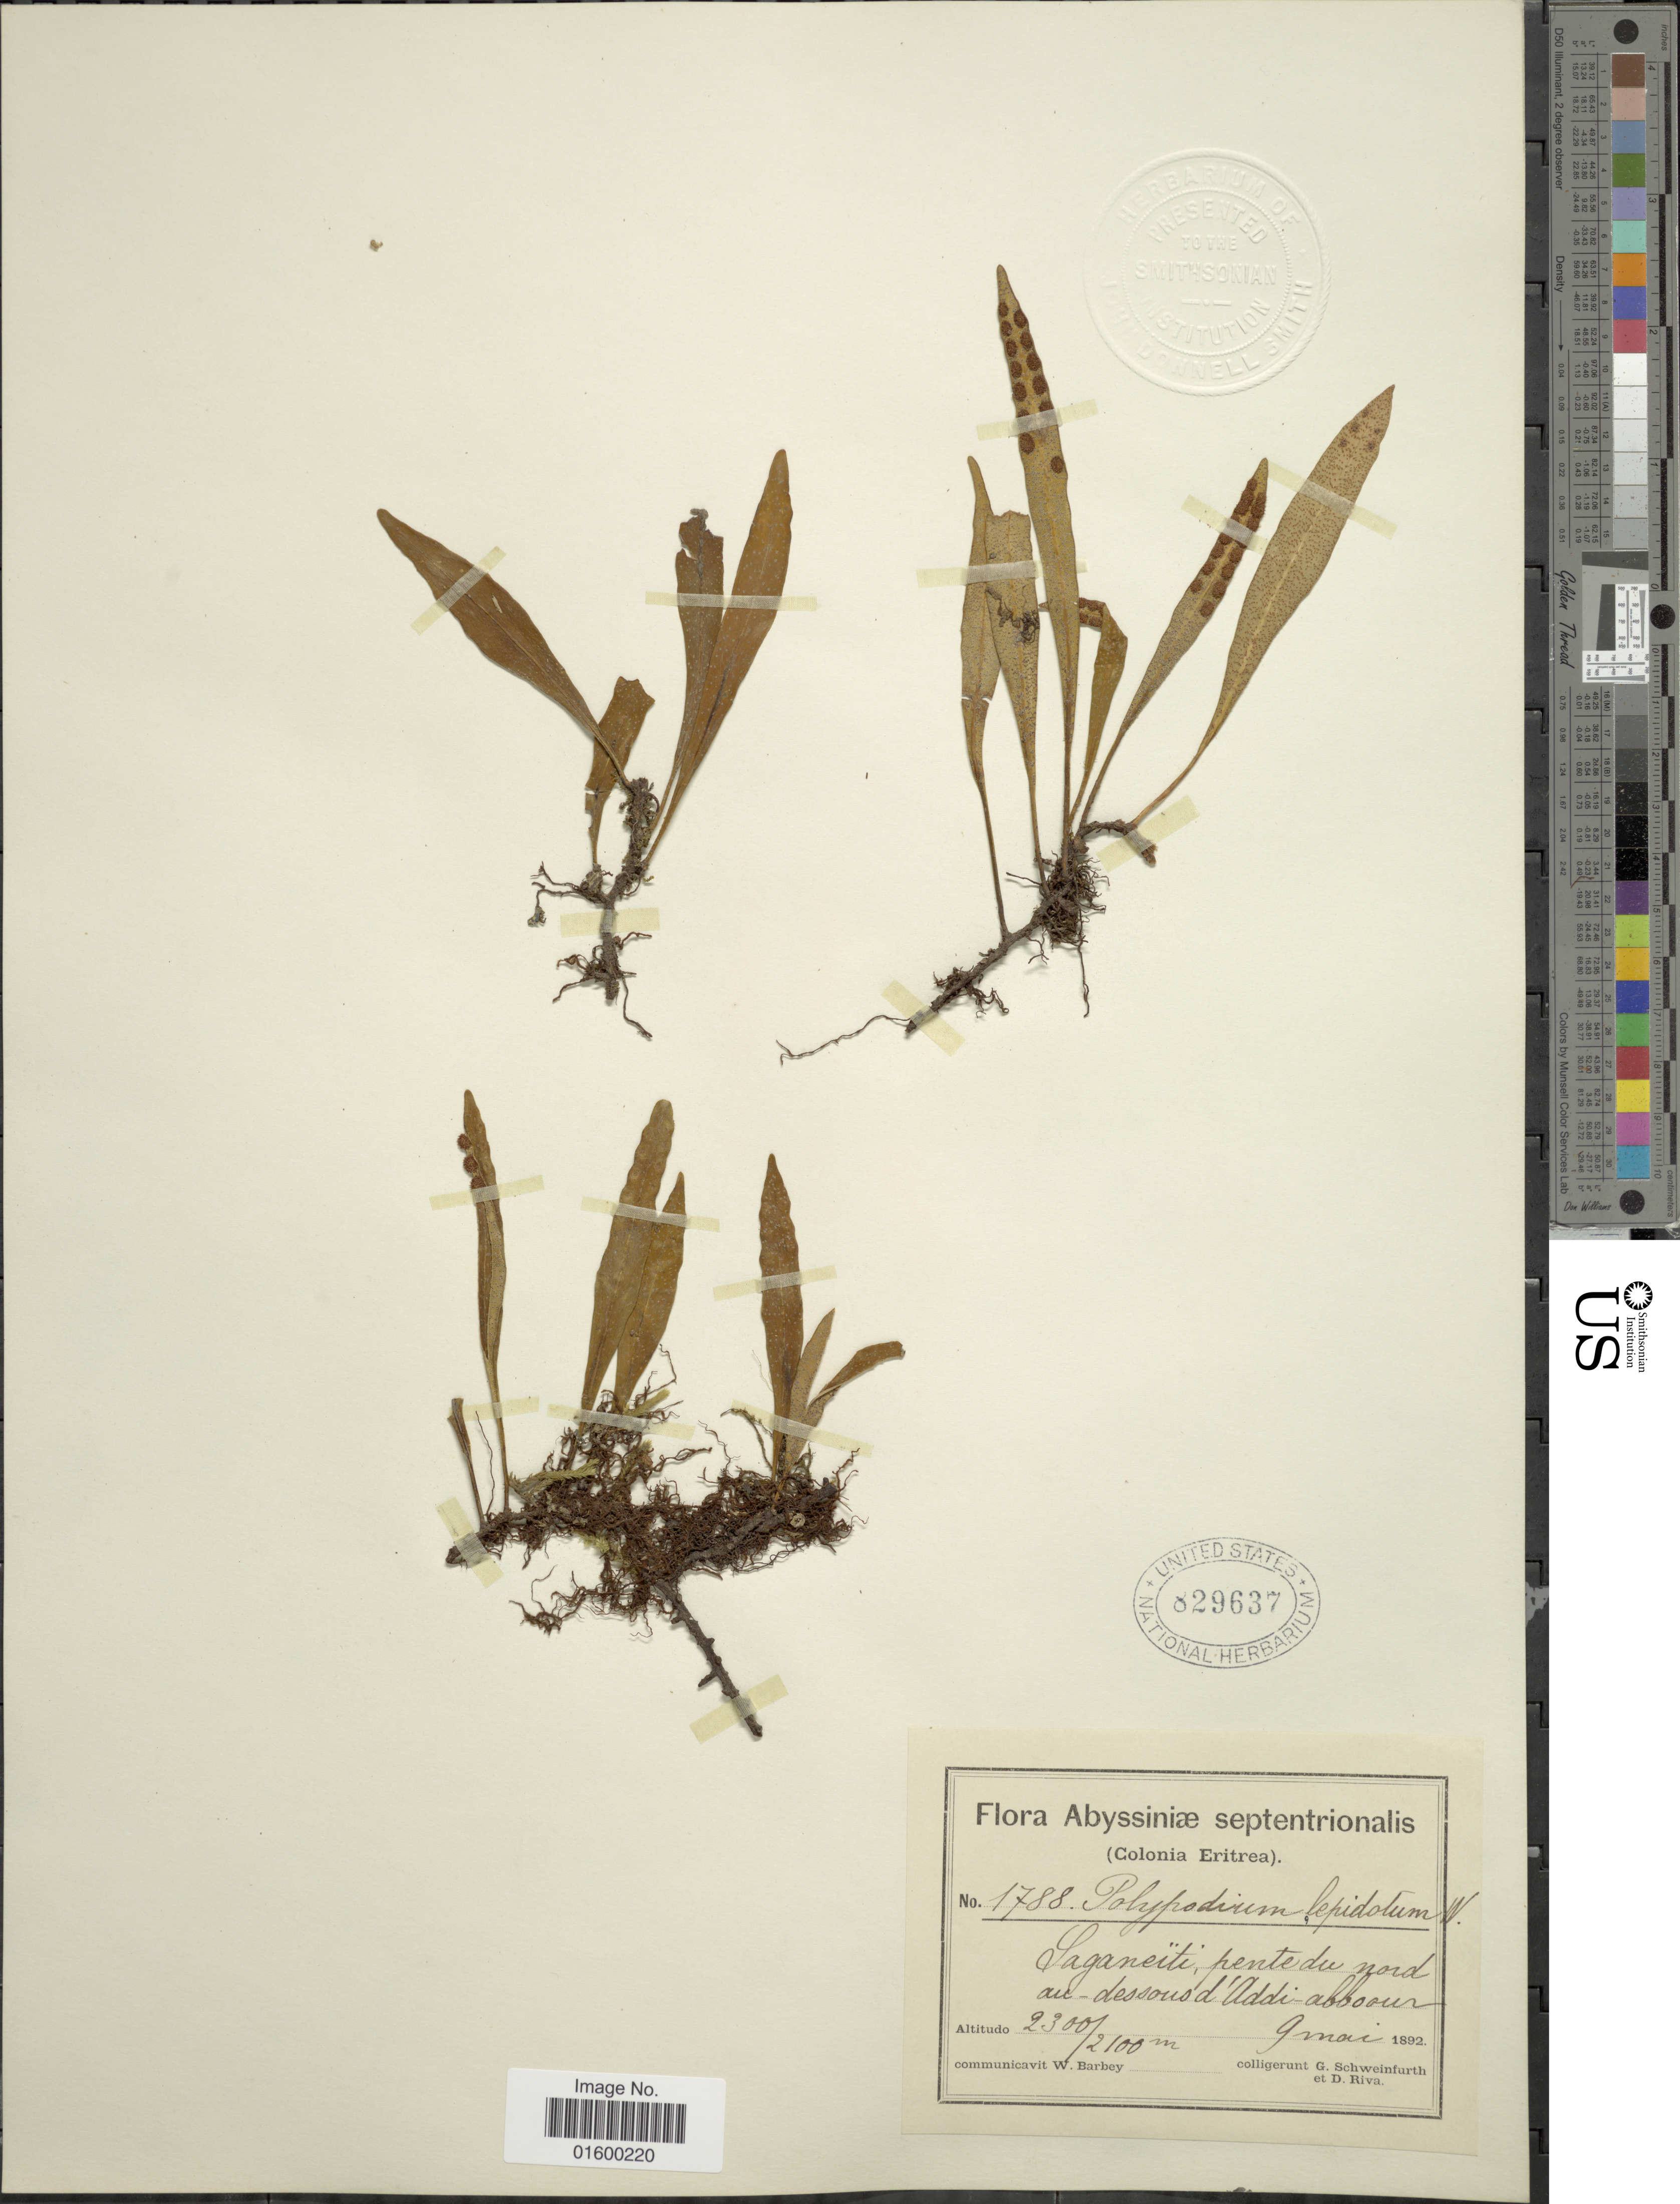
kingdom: Plantae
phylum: Tracheophyta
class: Polypodiopsida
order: Polypodiales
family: Polypodiaceae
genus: Pleopeltis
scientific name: Pleopeltis macrocarpa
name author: (Bory ex Willd.) Kaulf.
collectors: G. A. Schweinfurth (herbarium) & D. Riva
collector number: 1788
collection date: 1892-05-09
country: Eritrea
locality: Abyssiniae, Colonia Eritrea, Saganeiti, pente du nord au-dessous d'Addi-abboour.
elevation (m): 2100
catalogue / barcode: US 829637